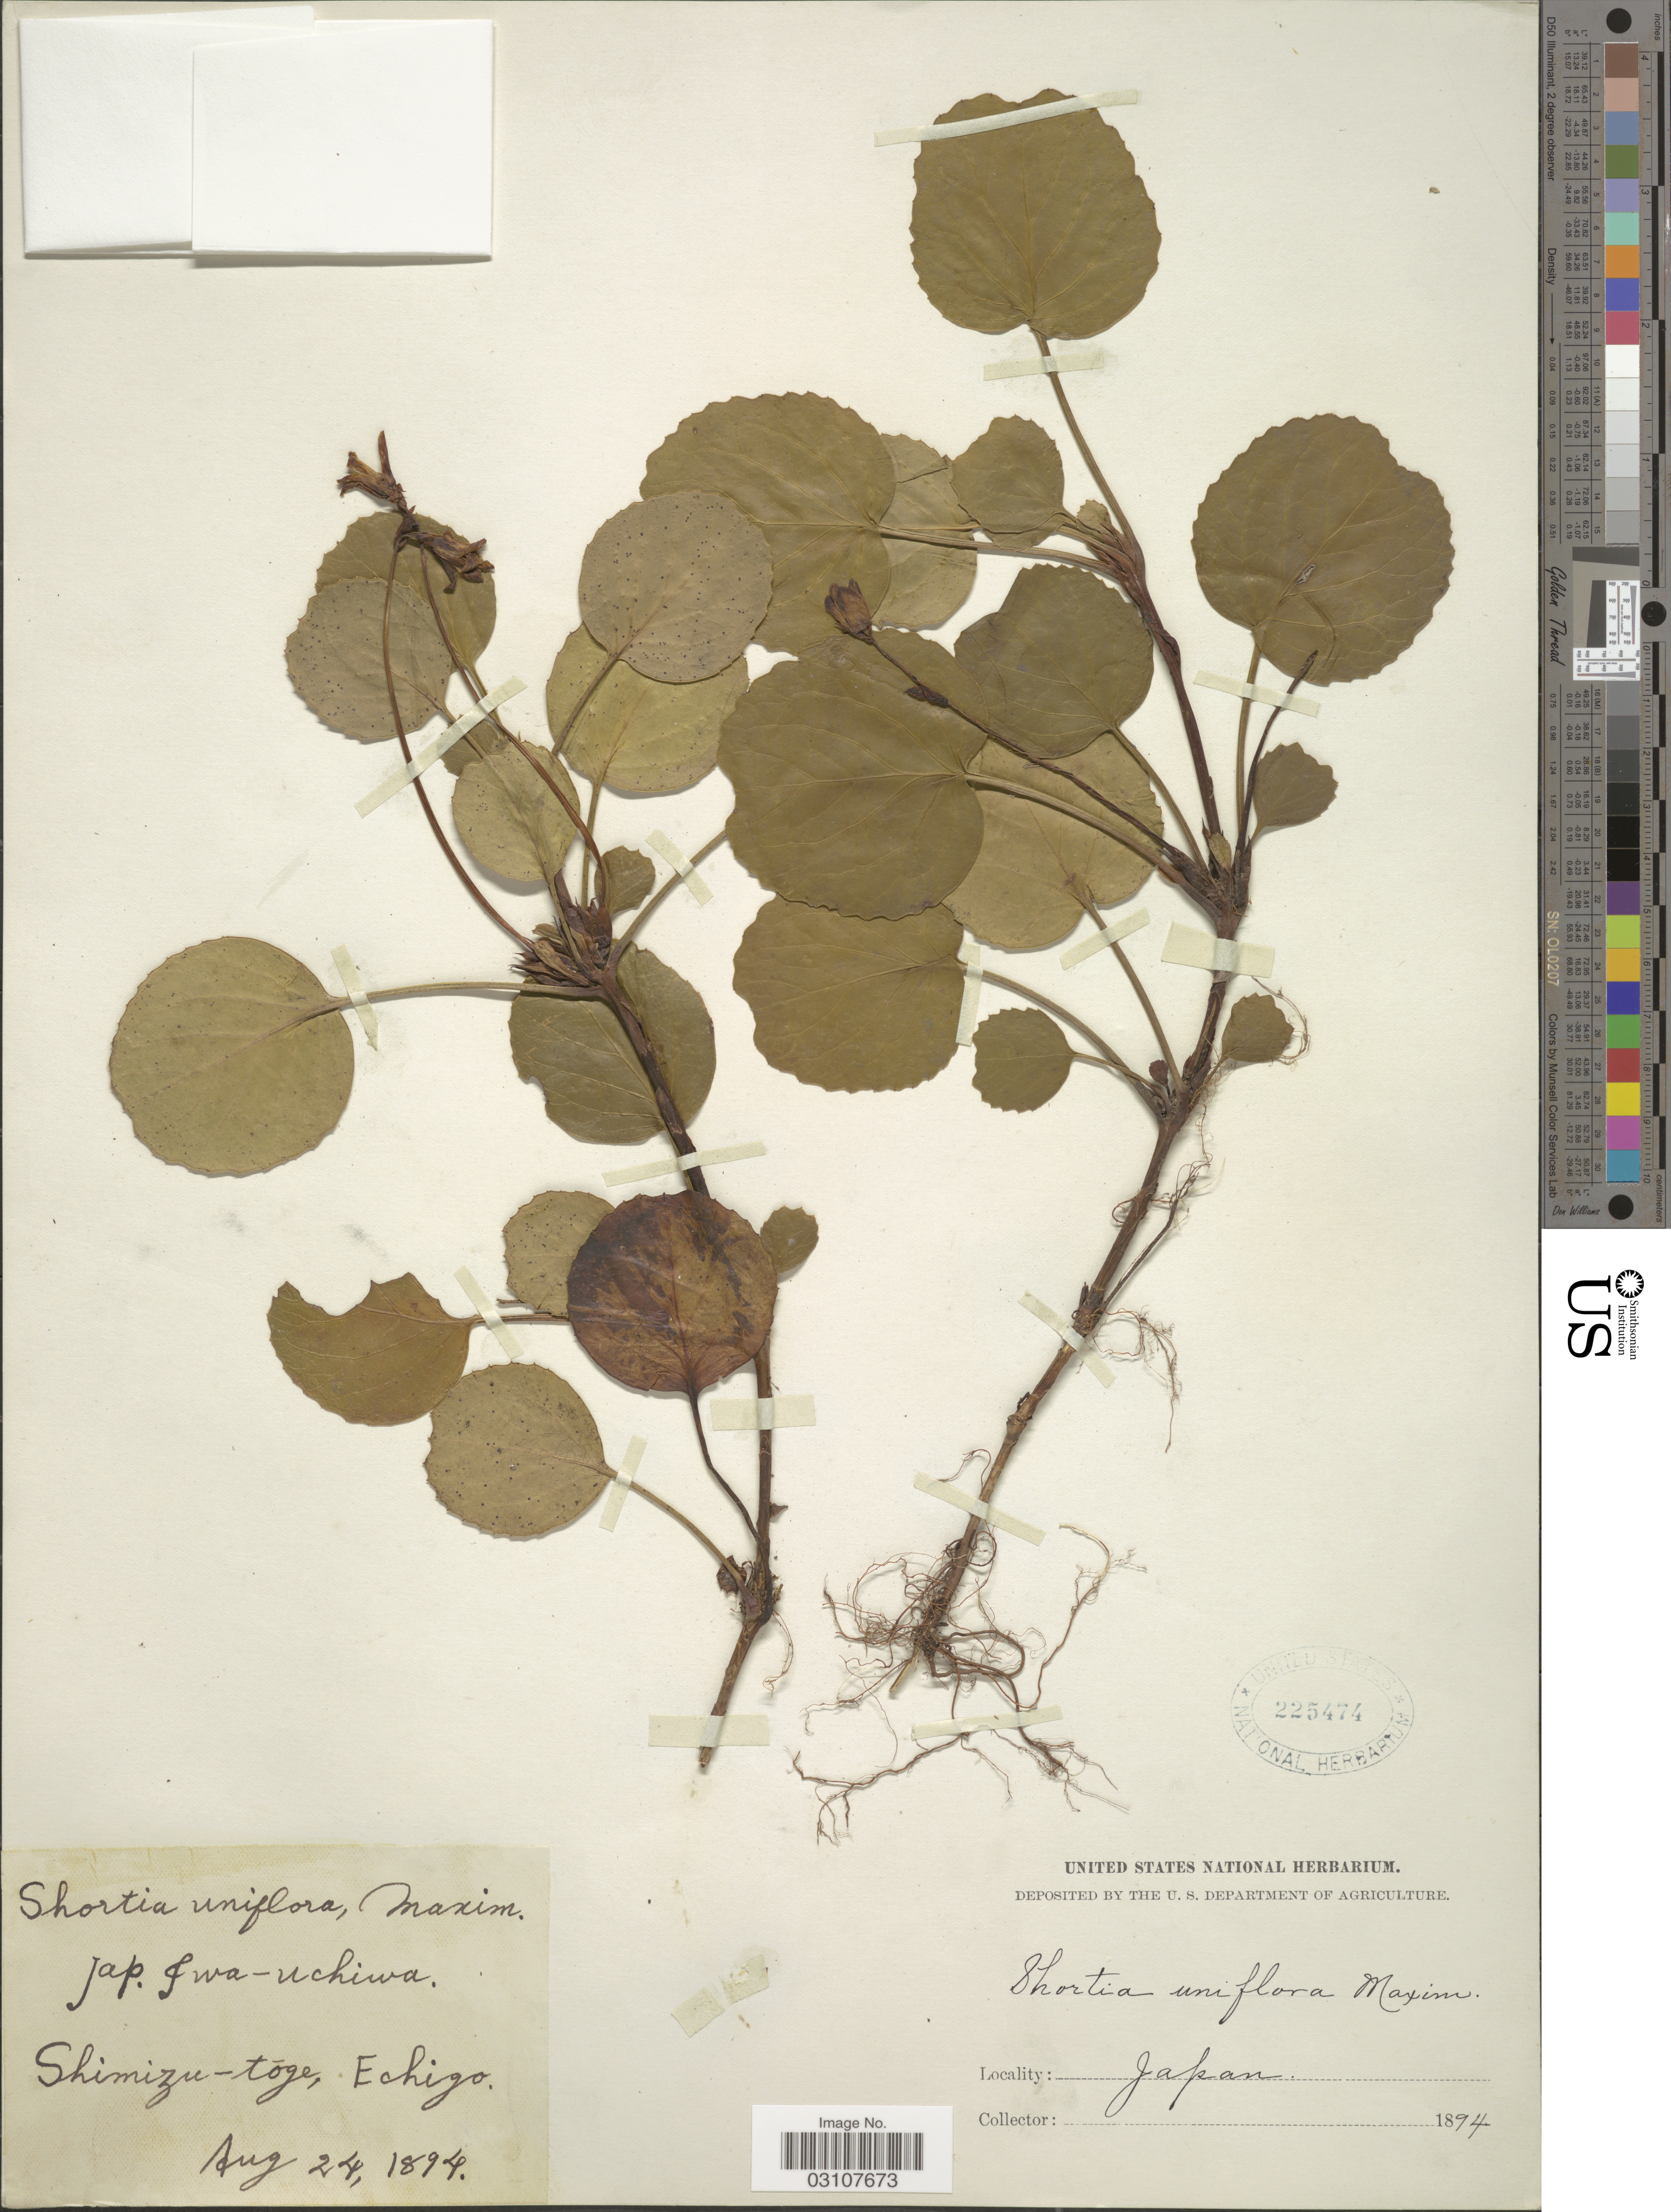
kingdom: Plantae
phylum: Tracheophyta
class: Magnoliopsida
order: Ericales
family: Diapensiaceae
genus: Shortia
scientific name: Shortia uniflora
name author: Maxim.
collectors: ex herb. United States National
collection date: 1894-08-24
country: Japan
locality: Shimizu-töge, Echigo.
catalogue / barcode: US 225474